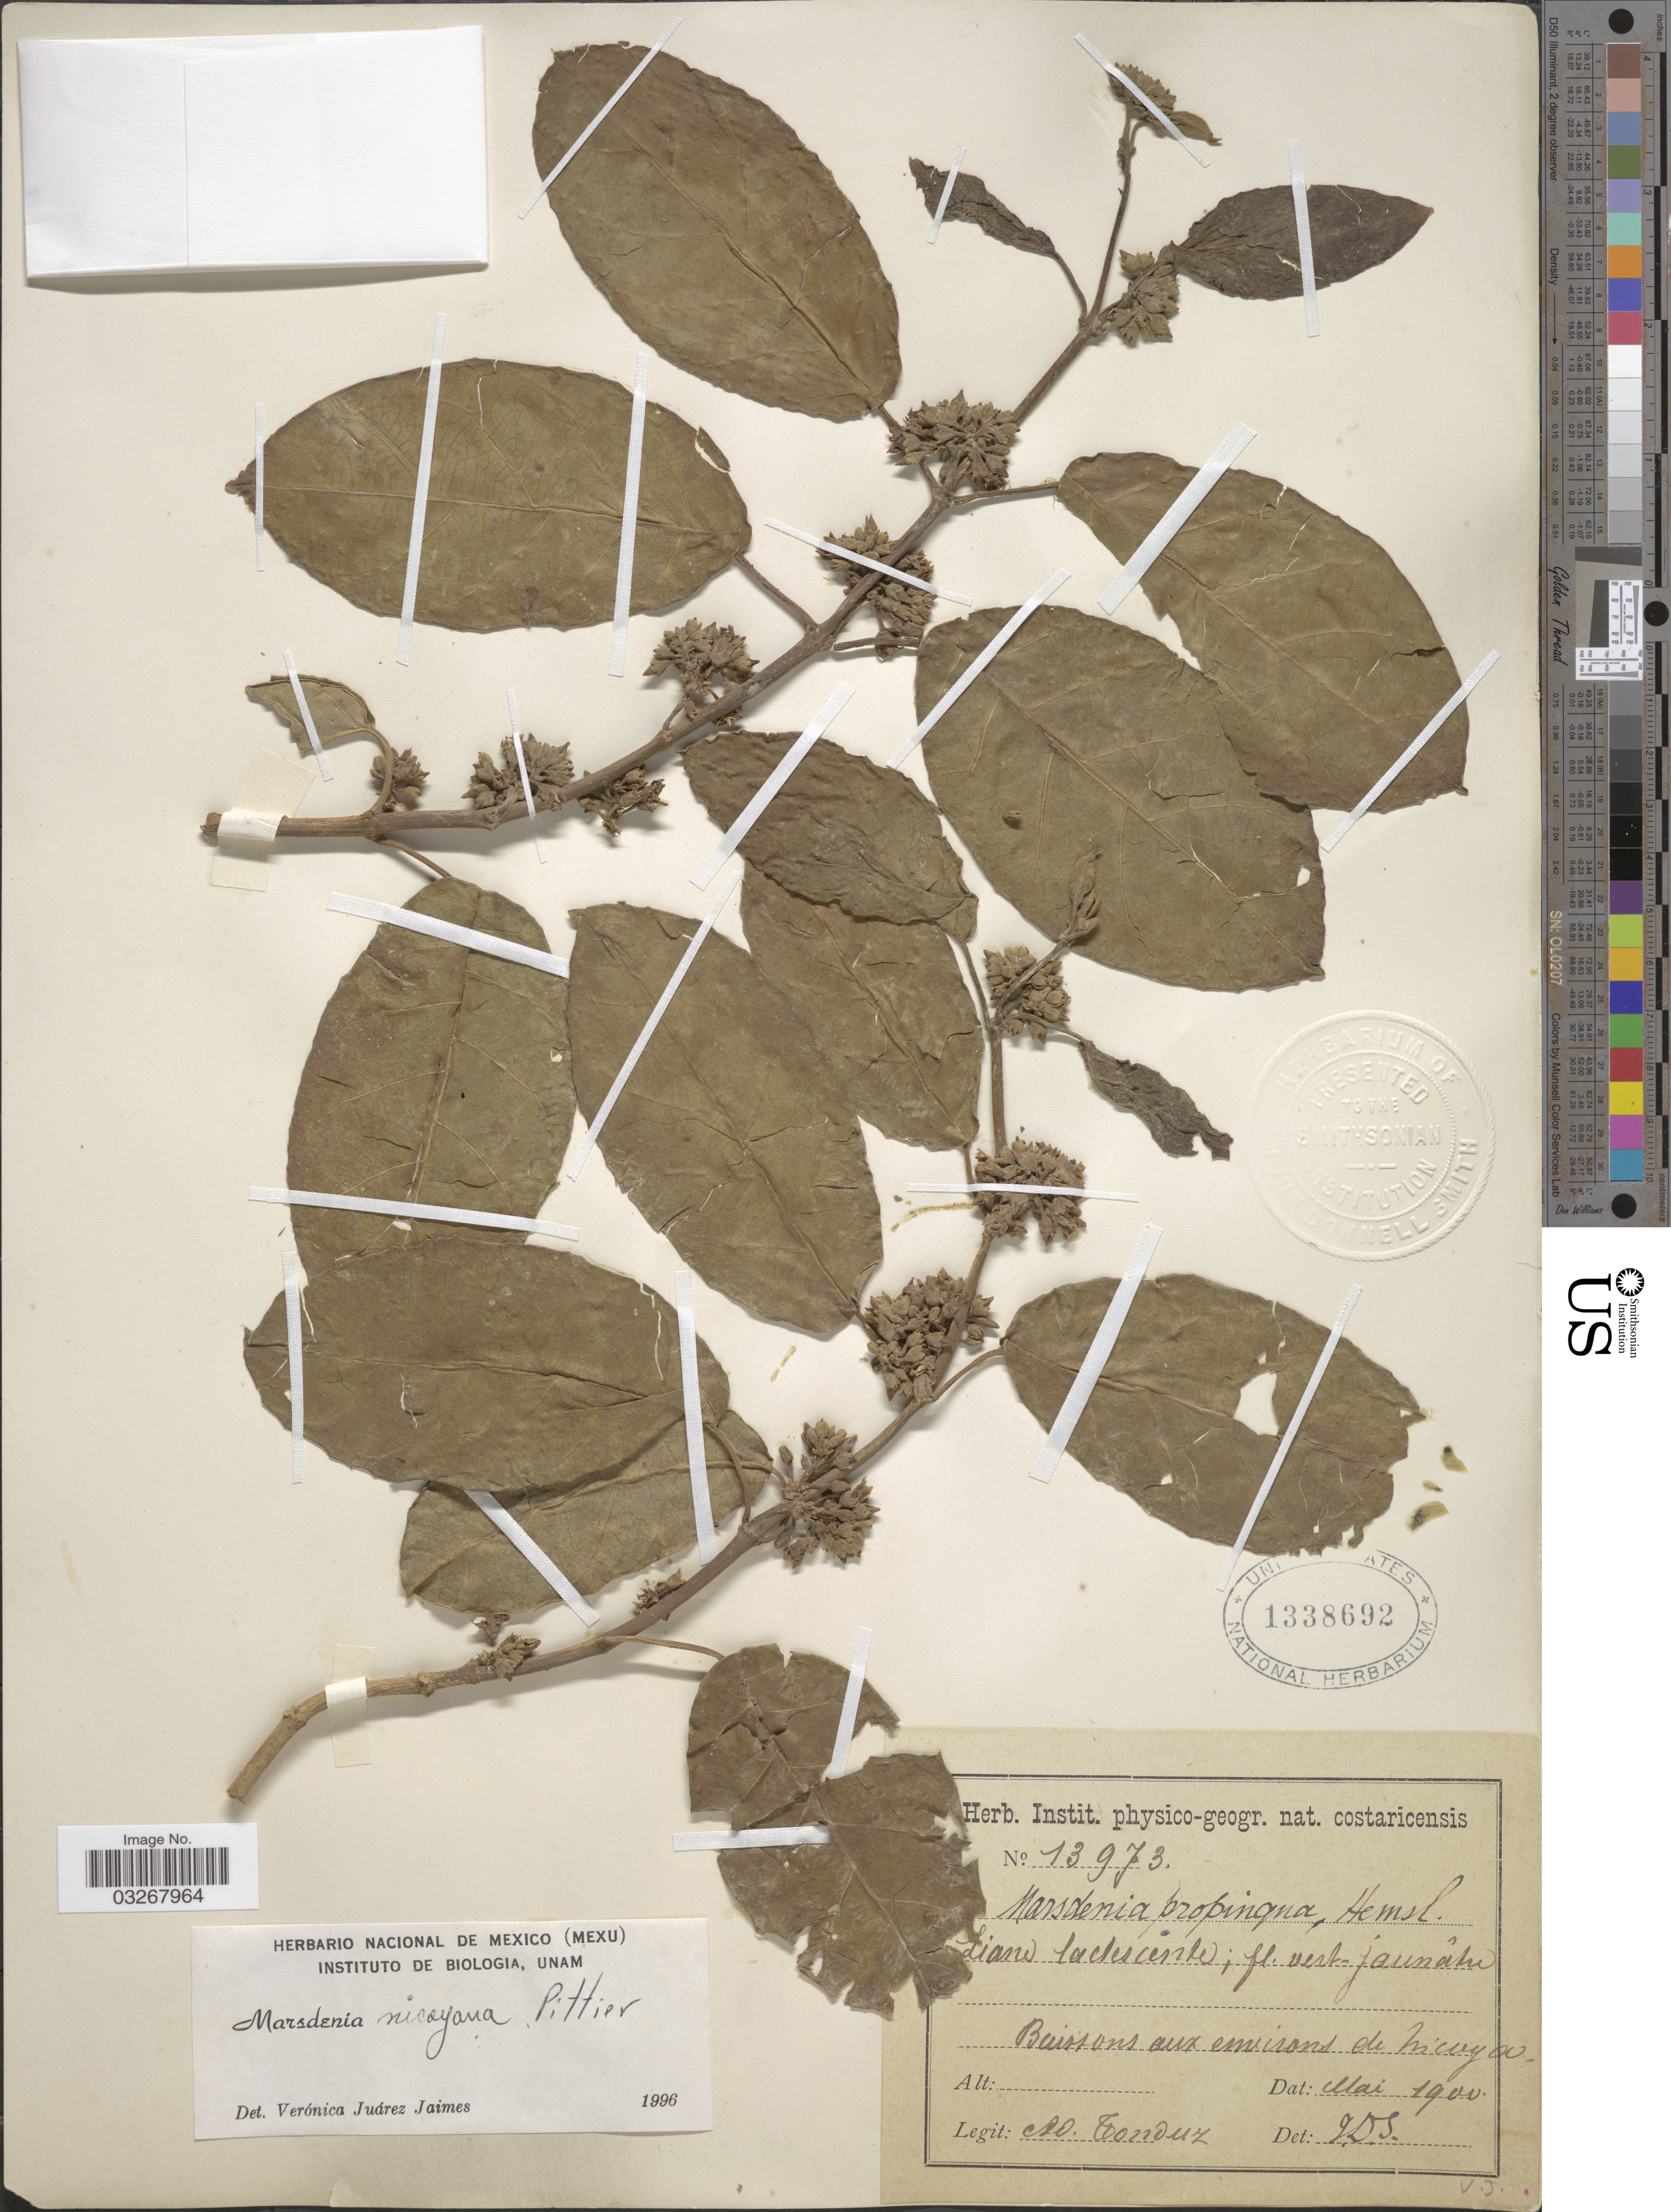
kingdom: Plantae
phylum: Tracheophyta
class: Magnoliopsida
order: Gentianales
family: Apocynaceae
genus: Marsdenia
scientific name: Marsdenia nicoyana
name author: Pittier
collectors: A. Tonduz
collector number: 13973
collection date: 1900-05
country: Costa Rica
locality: Buissons aux environs de Nicoya.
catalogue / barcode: US 1338692